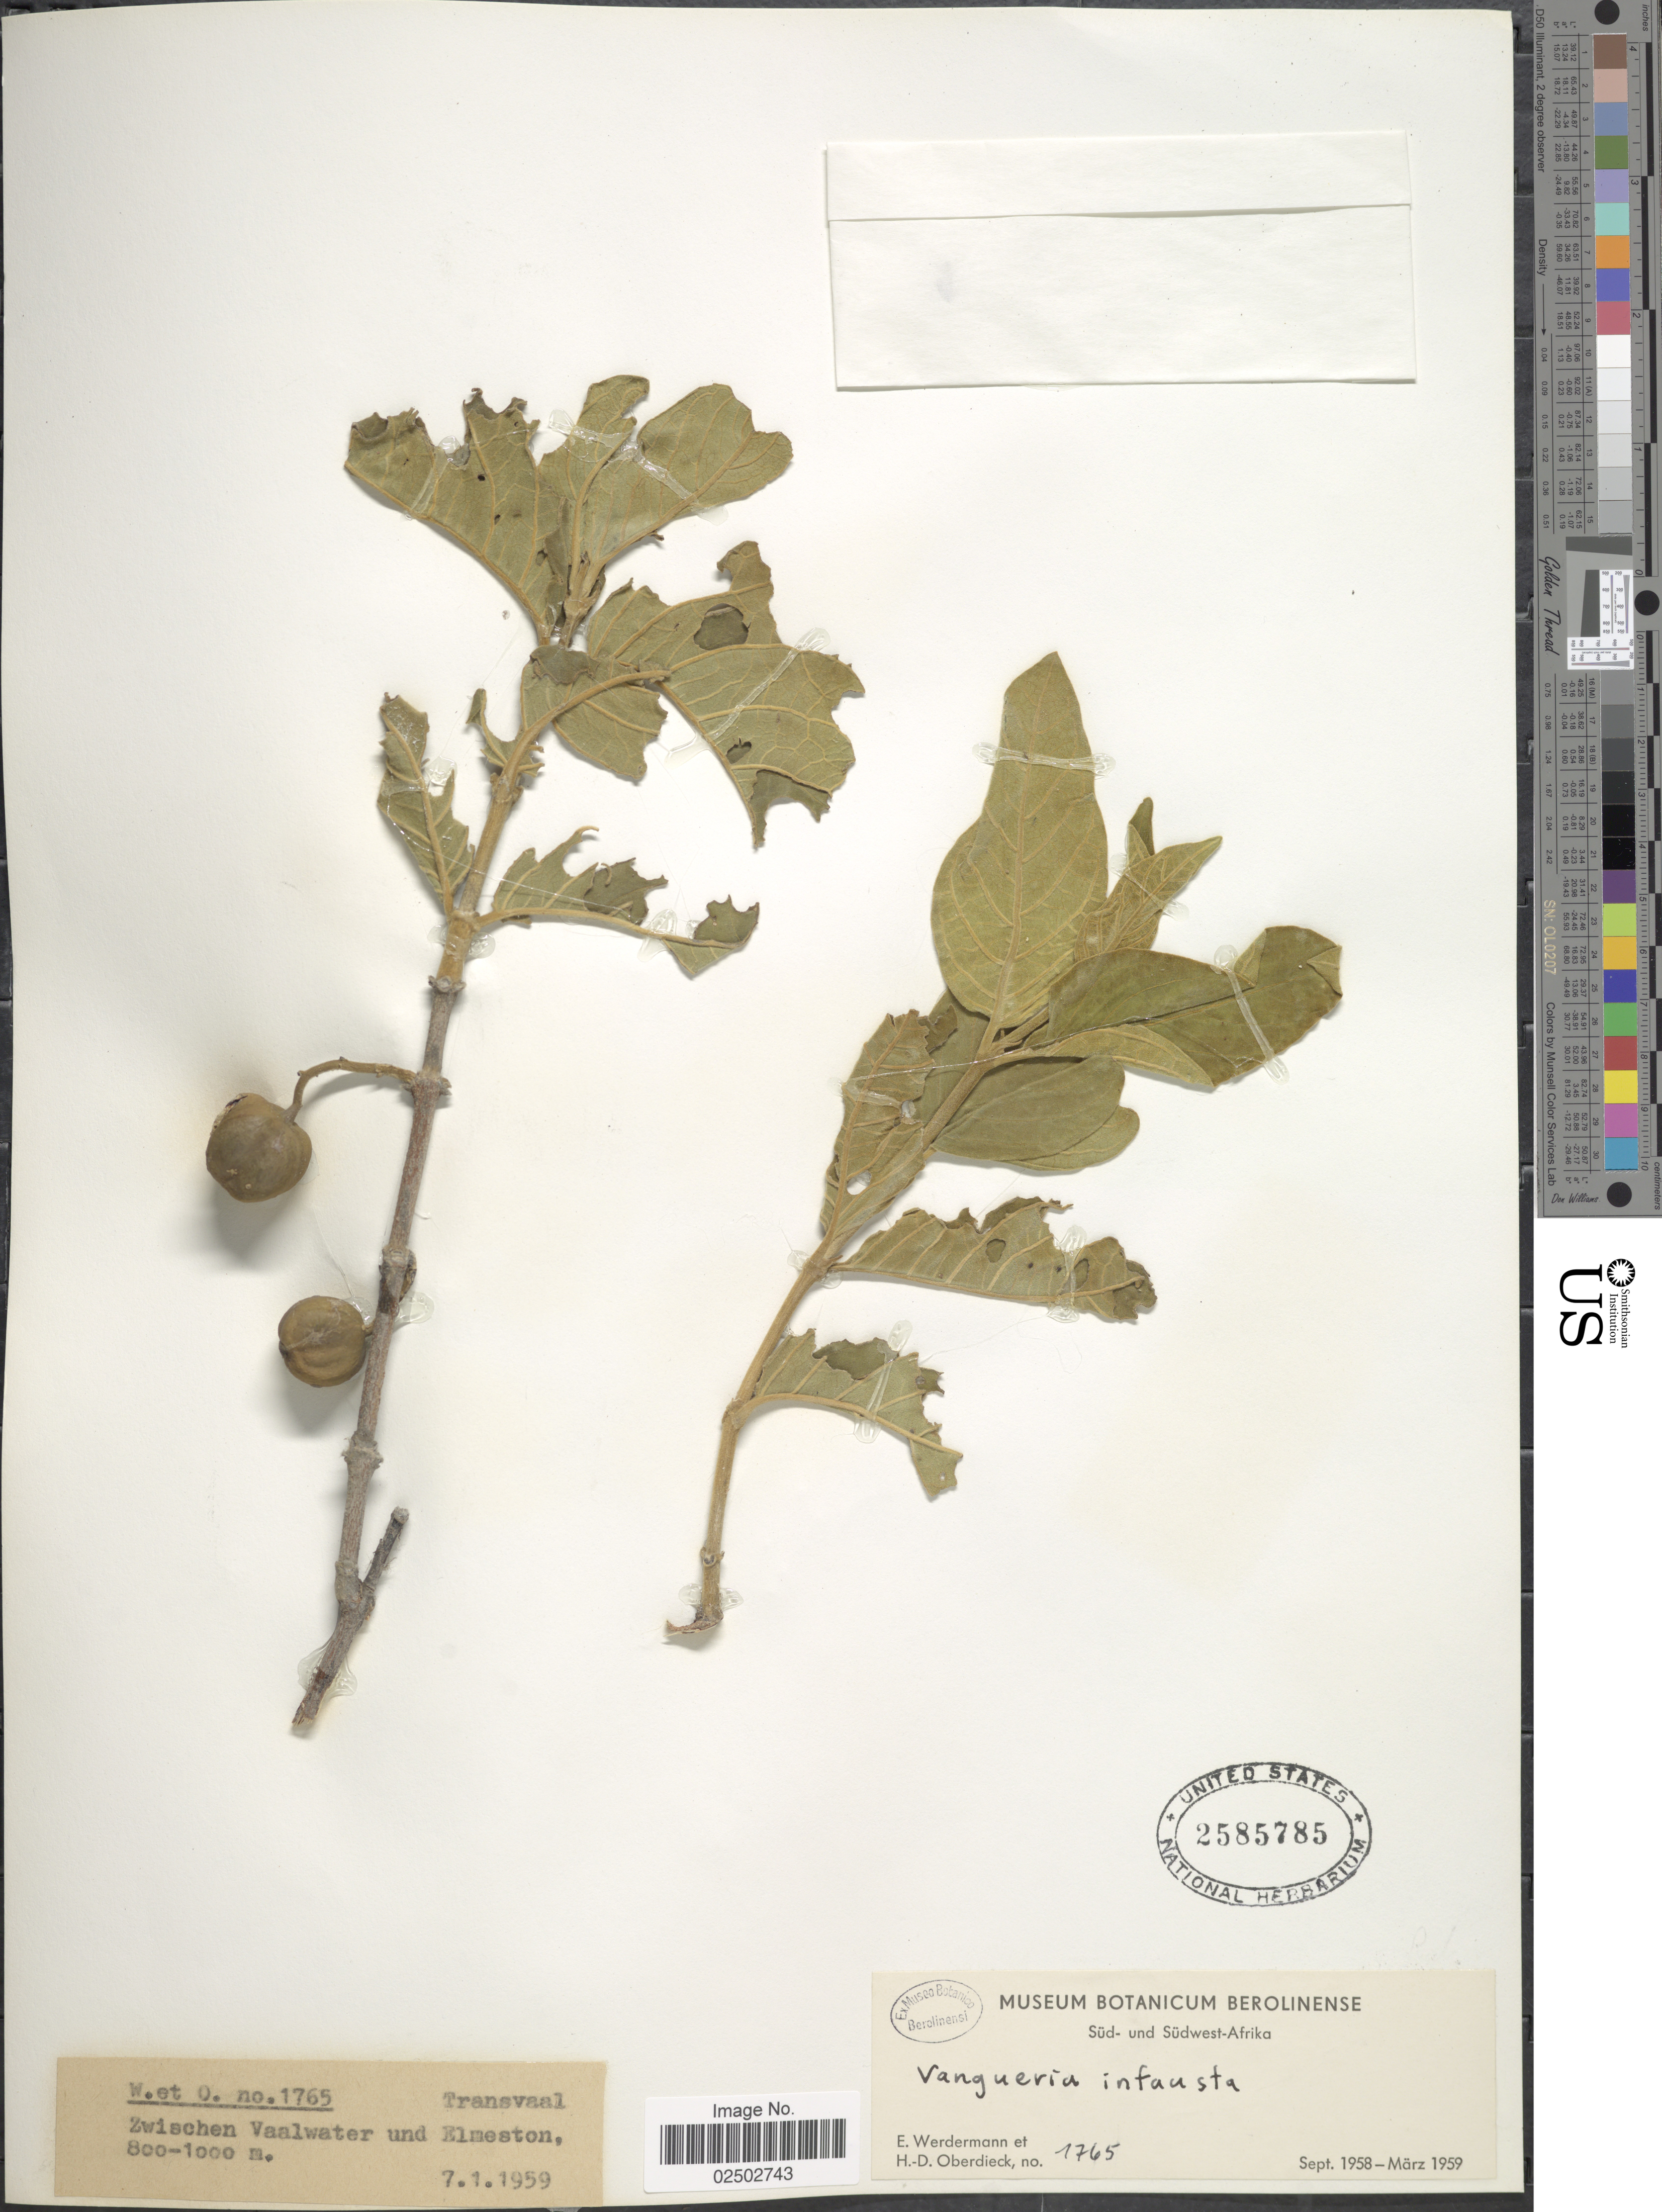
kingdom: Plantae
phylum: Tracheophyta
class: Magnoliopsida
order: Gentianales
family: Rubiaceae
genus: Vangueria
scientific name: Vangueria infausta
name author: D.G. Burch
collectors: E. Werdermann & H. Oberdieck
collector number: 1765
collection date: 1958-09/1959-03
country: South Africa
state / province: Limpopo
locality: Transvaal. Zwischen Vaalwater und Elmeston. Sud- und Sudwest-Afrika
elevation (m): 800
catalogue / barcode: US 2585785